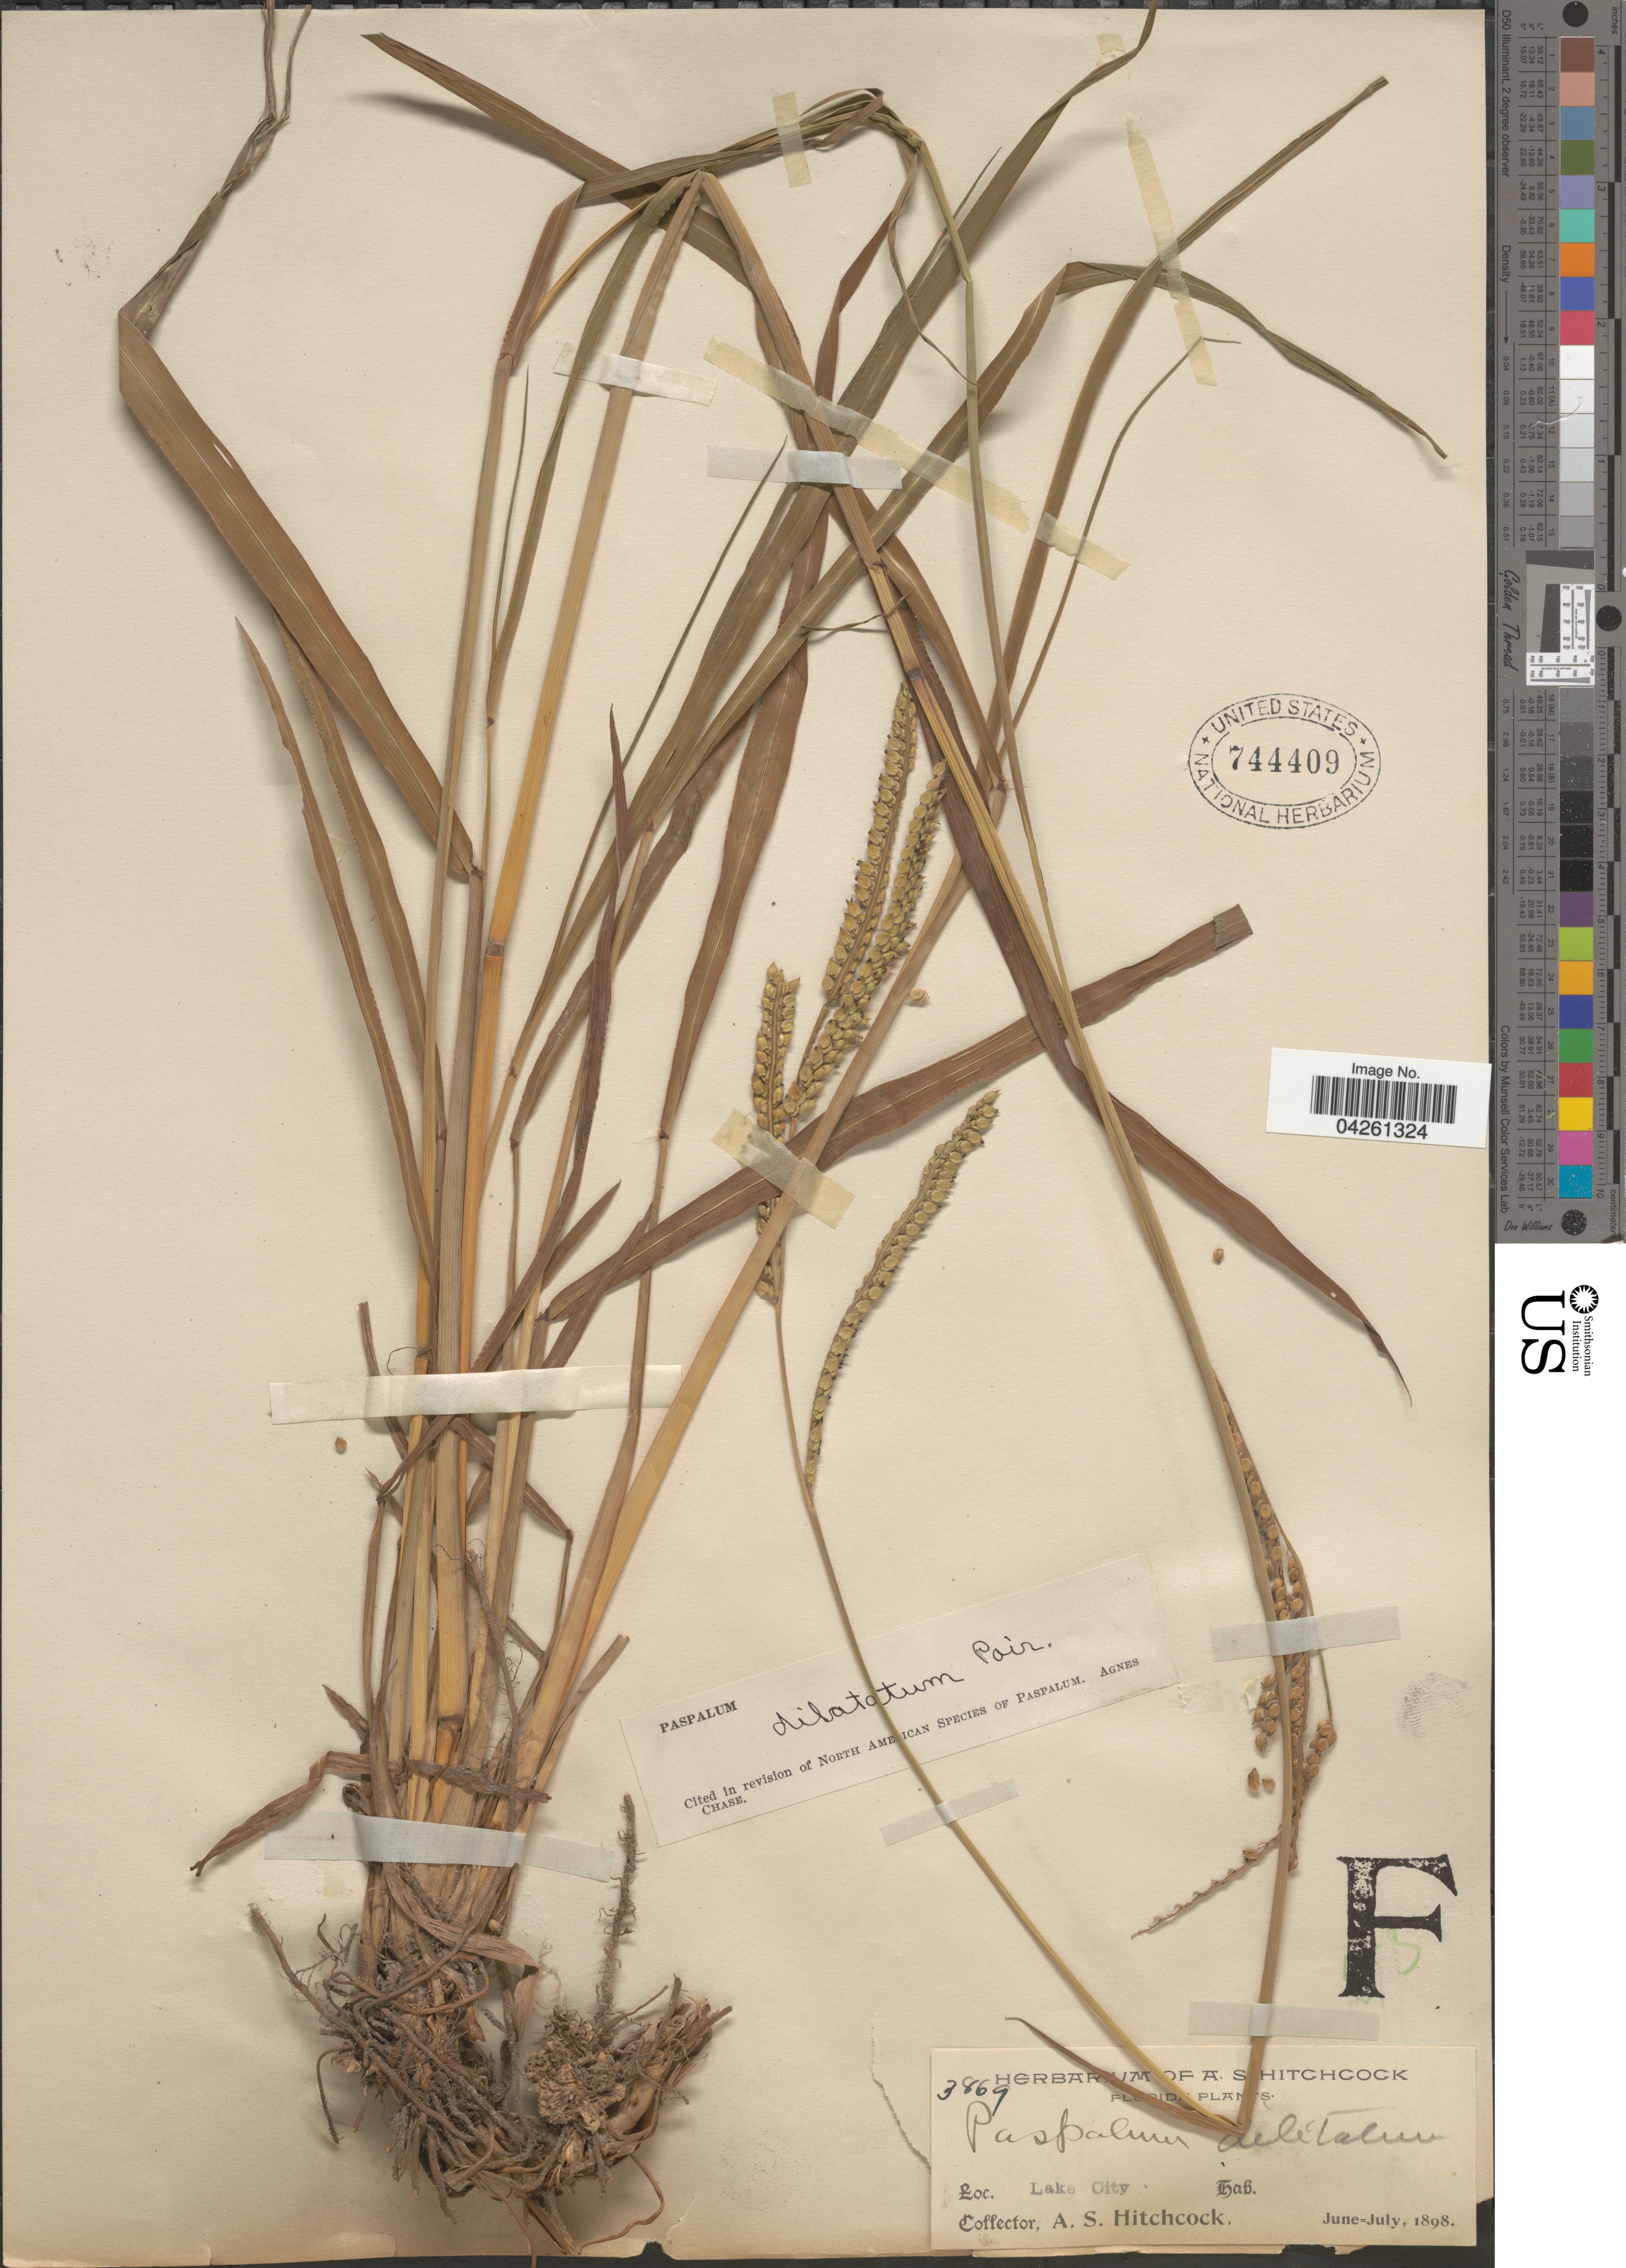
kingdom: Plantae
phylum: Tracheophyta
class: Liliopsida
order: Poales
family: Poaceae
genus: Paspalum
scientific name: Paspalum dilatatum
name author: Poir.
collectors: A. S. Hitchcock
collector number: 3869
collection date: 1898-06/1898-07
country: United States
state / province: Florida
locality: Lake City.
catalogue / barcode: US 744409